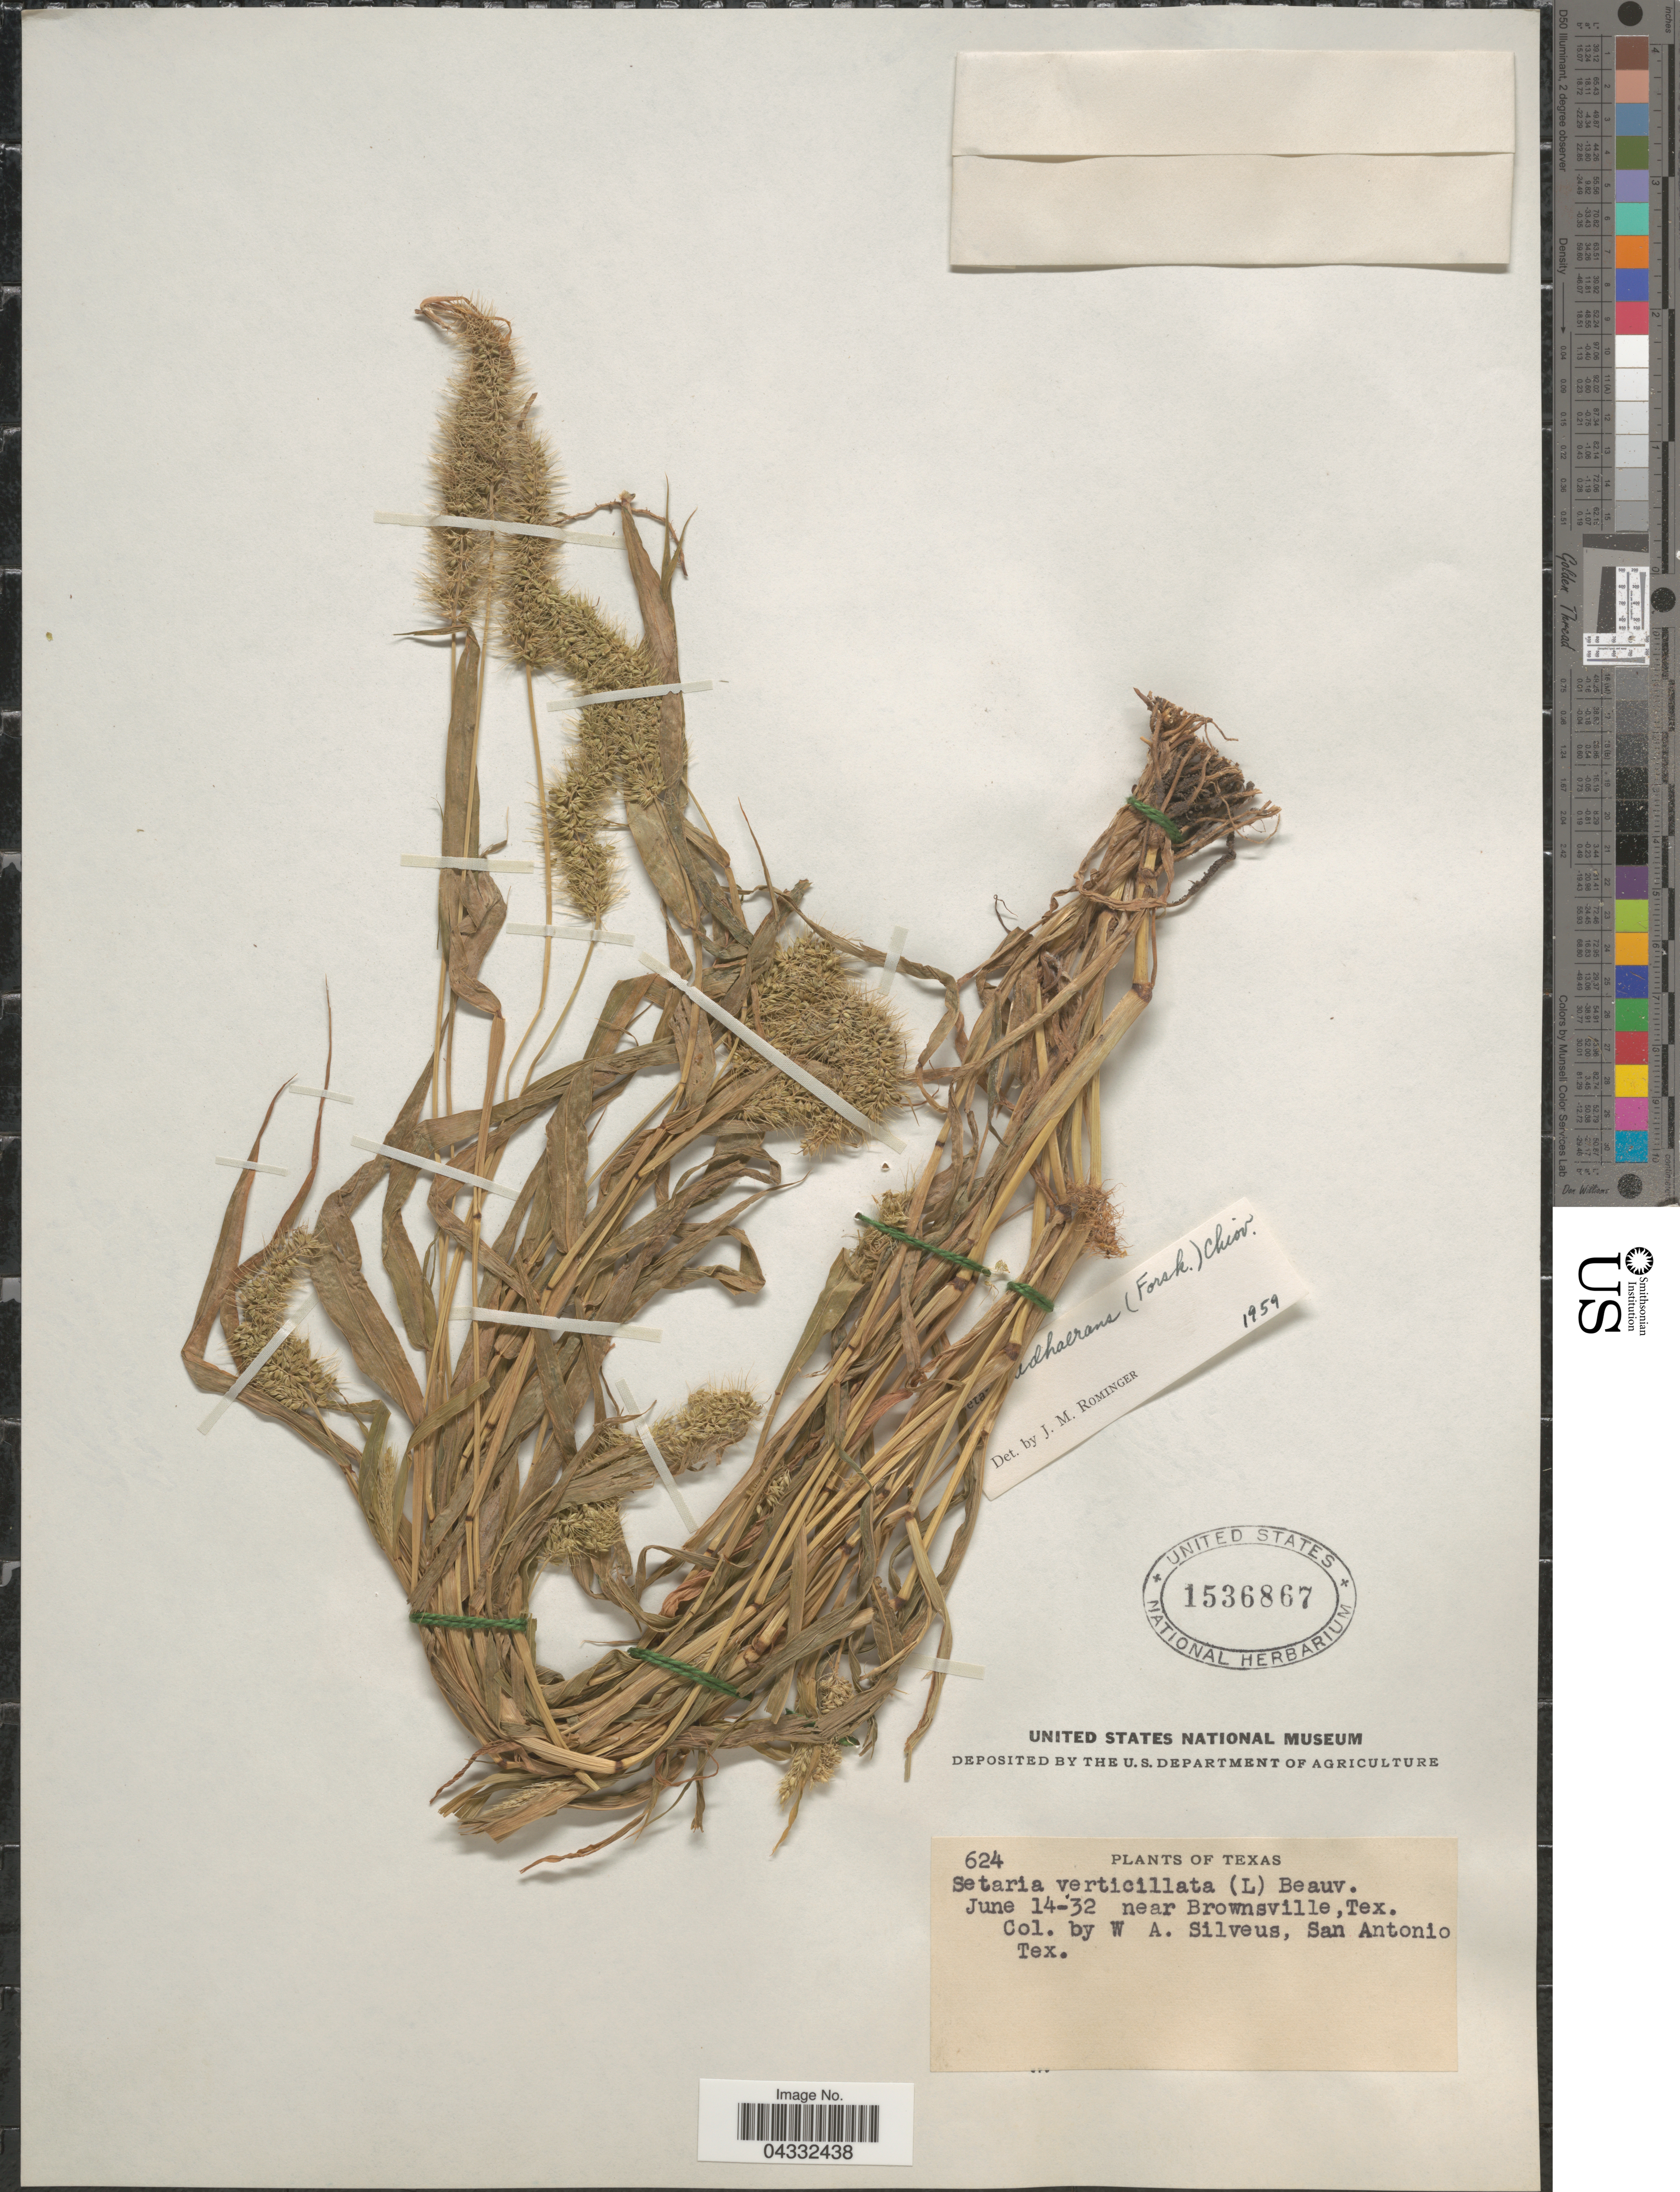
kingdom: Plantae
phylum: Tracheophyta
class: Liliopsida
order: Poales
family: Poaceae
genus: Setaria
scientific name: Setaria adhaerens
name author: (Forssk.) Chiov.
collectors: W. Silveus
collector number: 624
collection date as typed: Transcribed d/m/y: 14/6/32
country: United States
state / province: Texas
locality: Near Brownsville.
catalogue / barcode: US 1536867